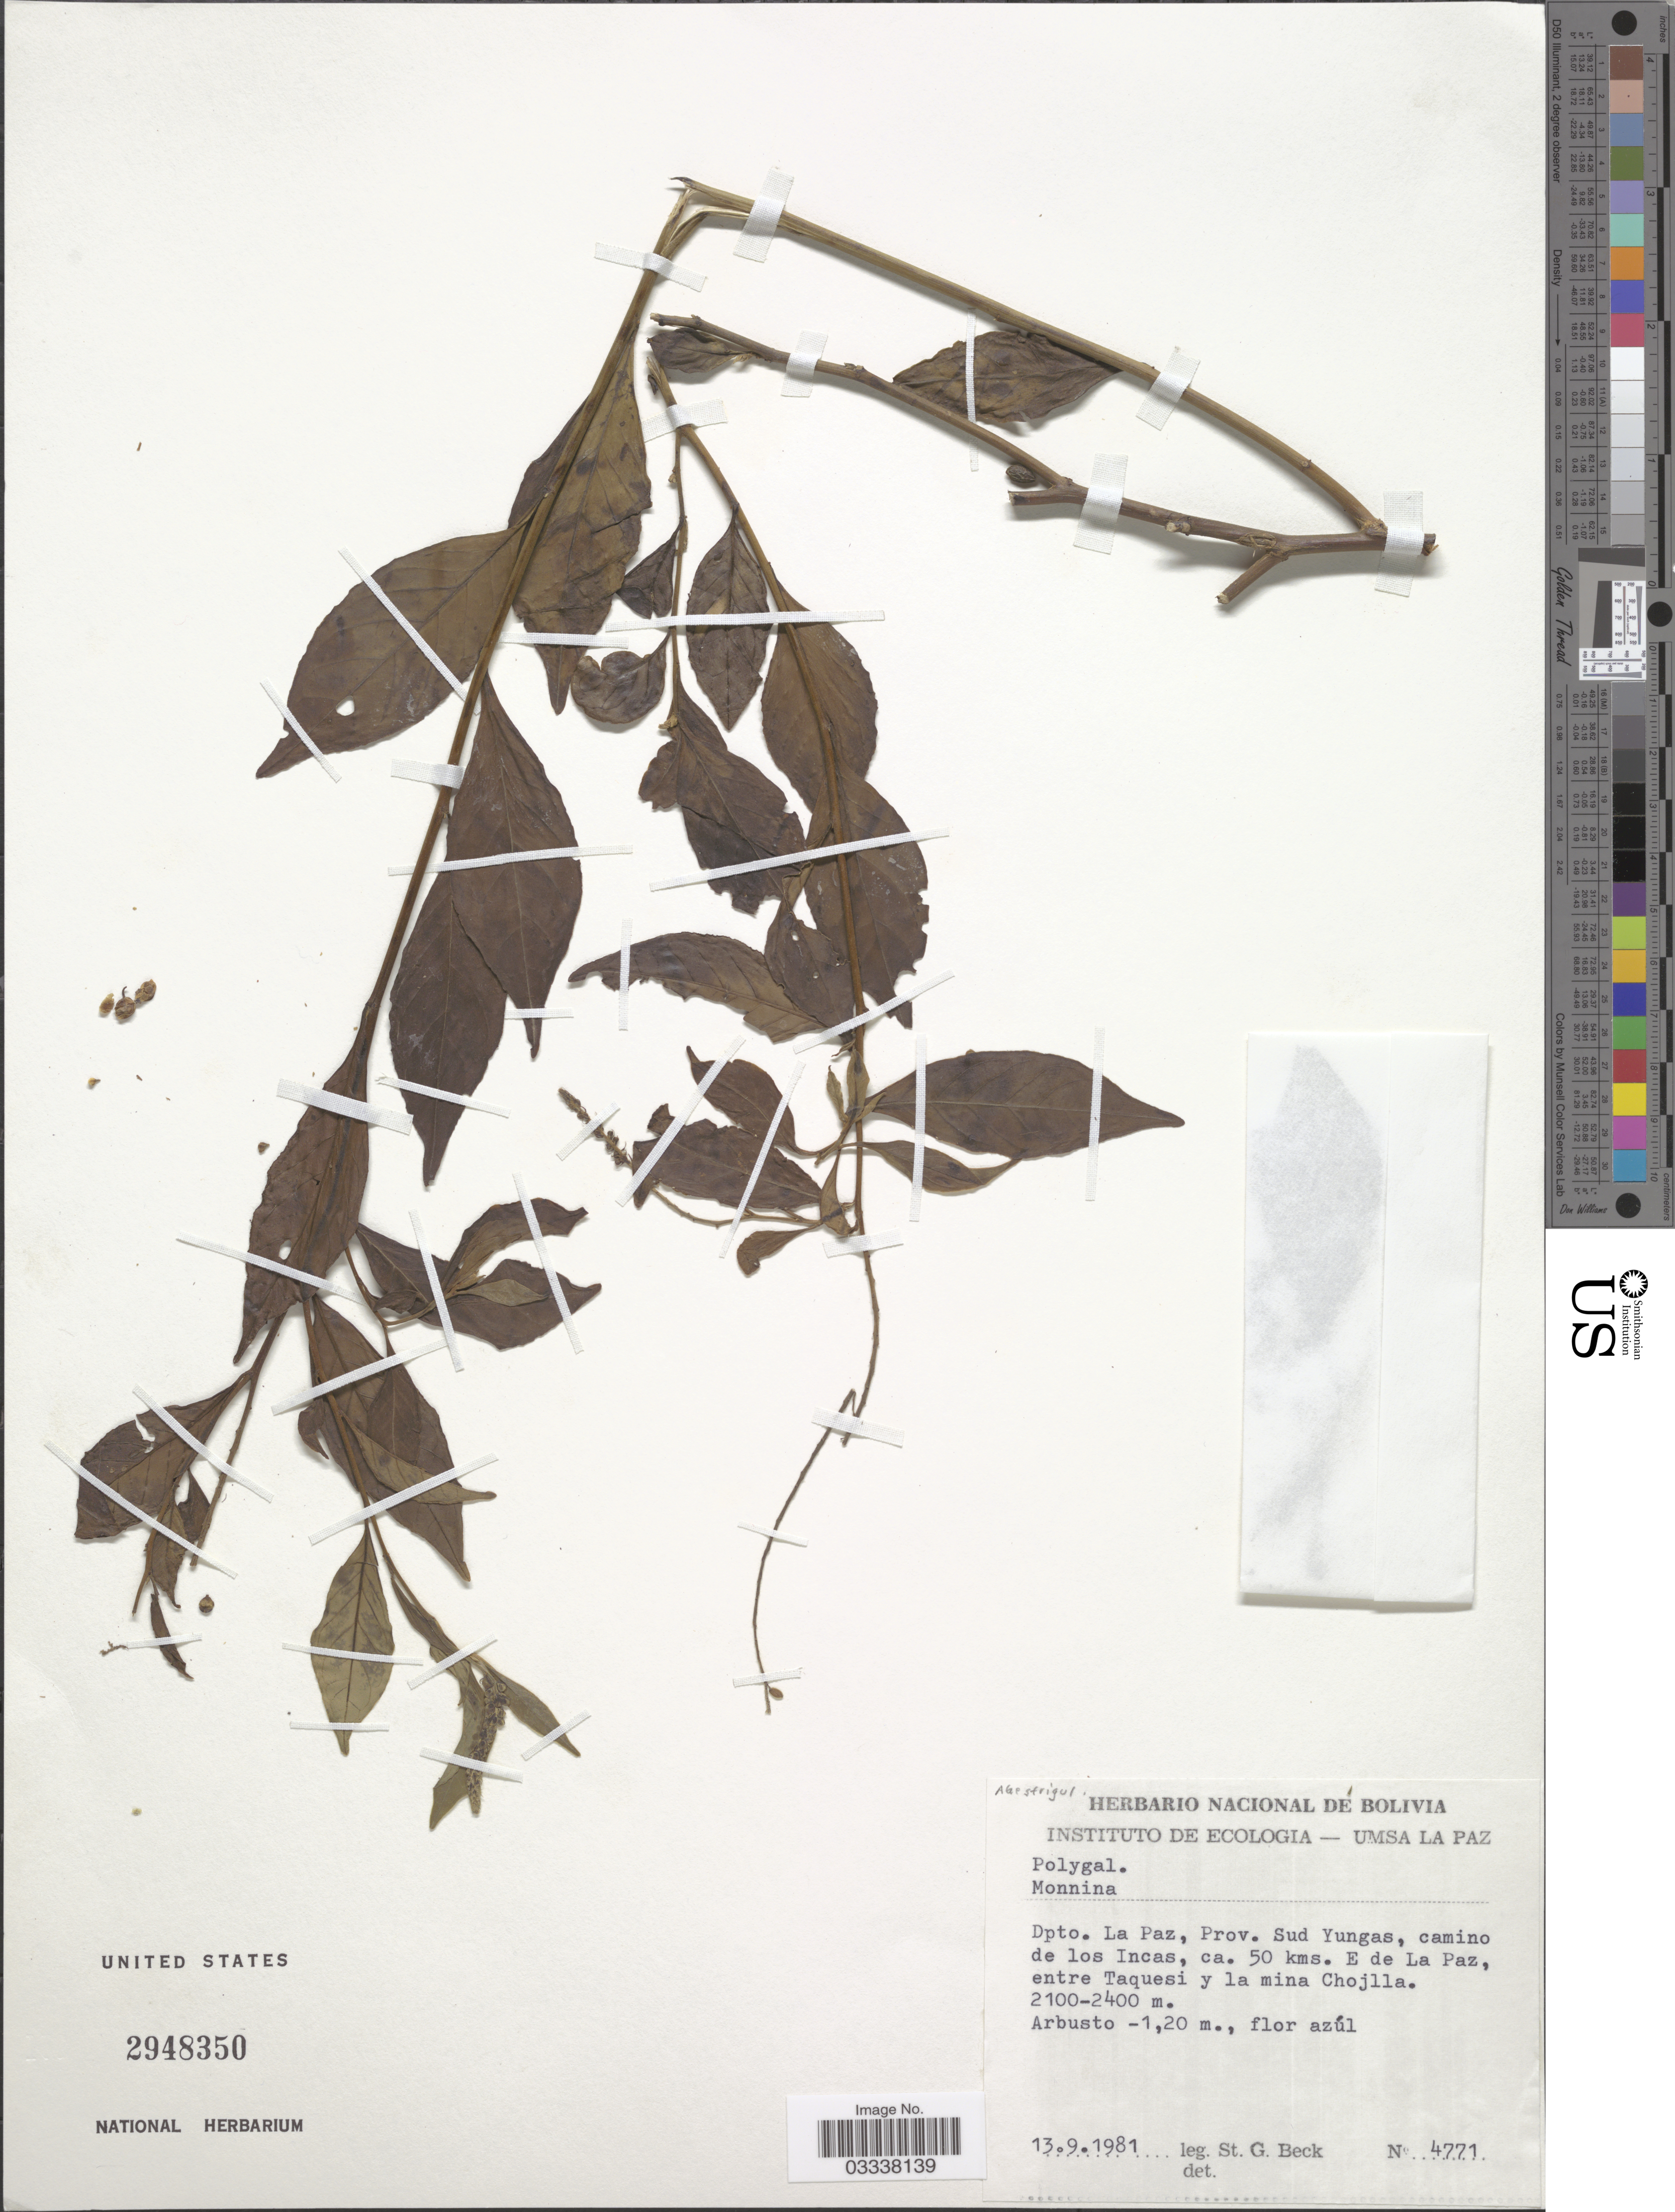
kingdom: Plantae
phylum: Tracheophyta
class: Magnoliopsida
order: Fabales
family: Polygalaceae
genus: Monnina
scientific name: Monnina sp.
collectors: S. G. Beck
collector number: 4771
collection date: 1981-09-13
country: Bolivia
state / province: La Paz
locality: Dpto. La Paz, Prov. Sud Yungas, camino de los Incas, ca. 50 kms. E de La Paz, entre Taquesi y la mina Chojlla.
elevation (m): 2100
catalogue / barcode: US 2948350